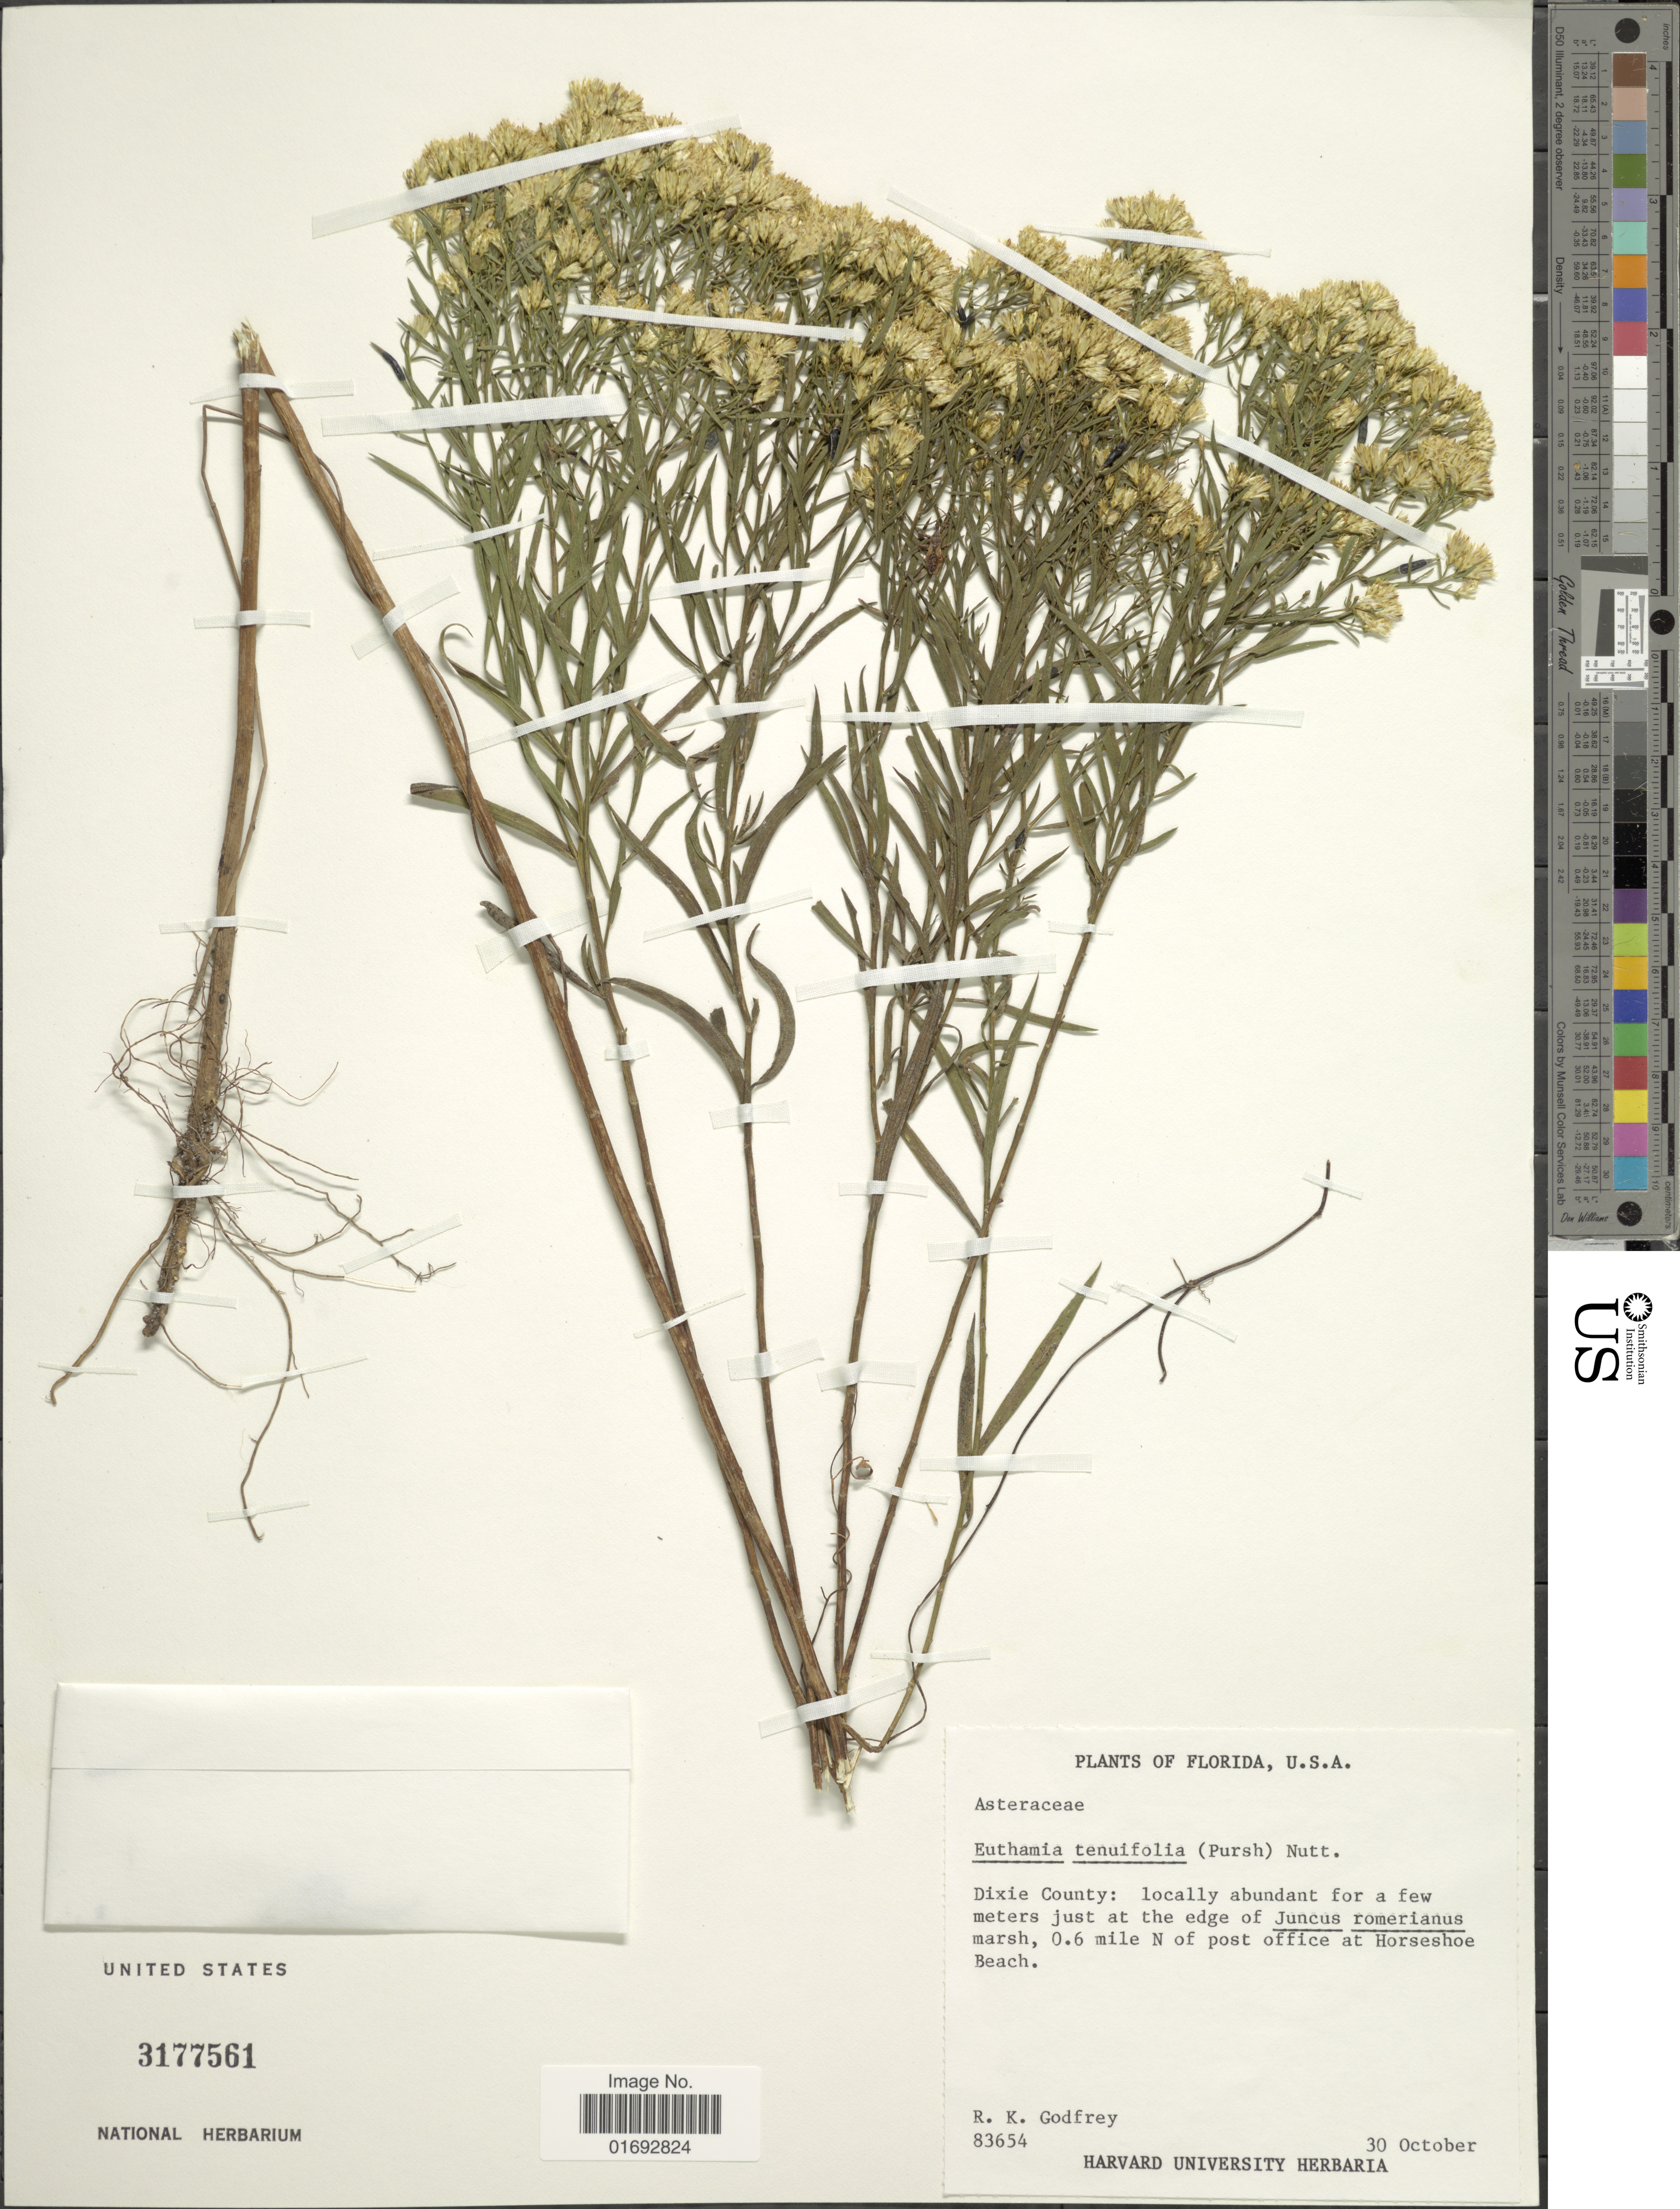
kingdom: Plantae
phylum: Tracheophyta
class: Magnoliopsida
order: Asterales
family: Asteraceae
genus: Euthamia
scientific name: Euthamia tenuifolia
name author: (Pursh) Nutt.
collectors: R. K. Godfrey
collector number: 83654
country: United States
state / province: Florida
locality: U.S.A., Dixie County, 0.6 mile N of post office at Horseshoe Beach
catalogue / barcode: US 3177561